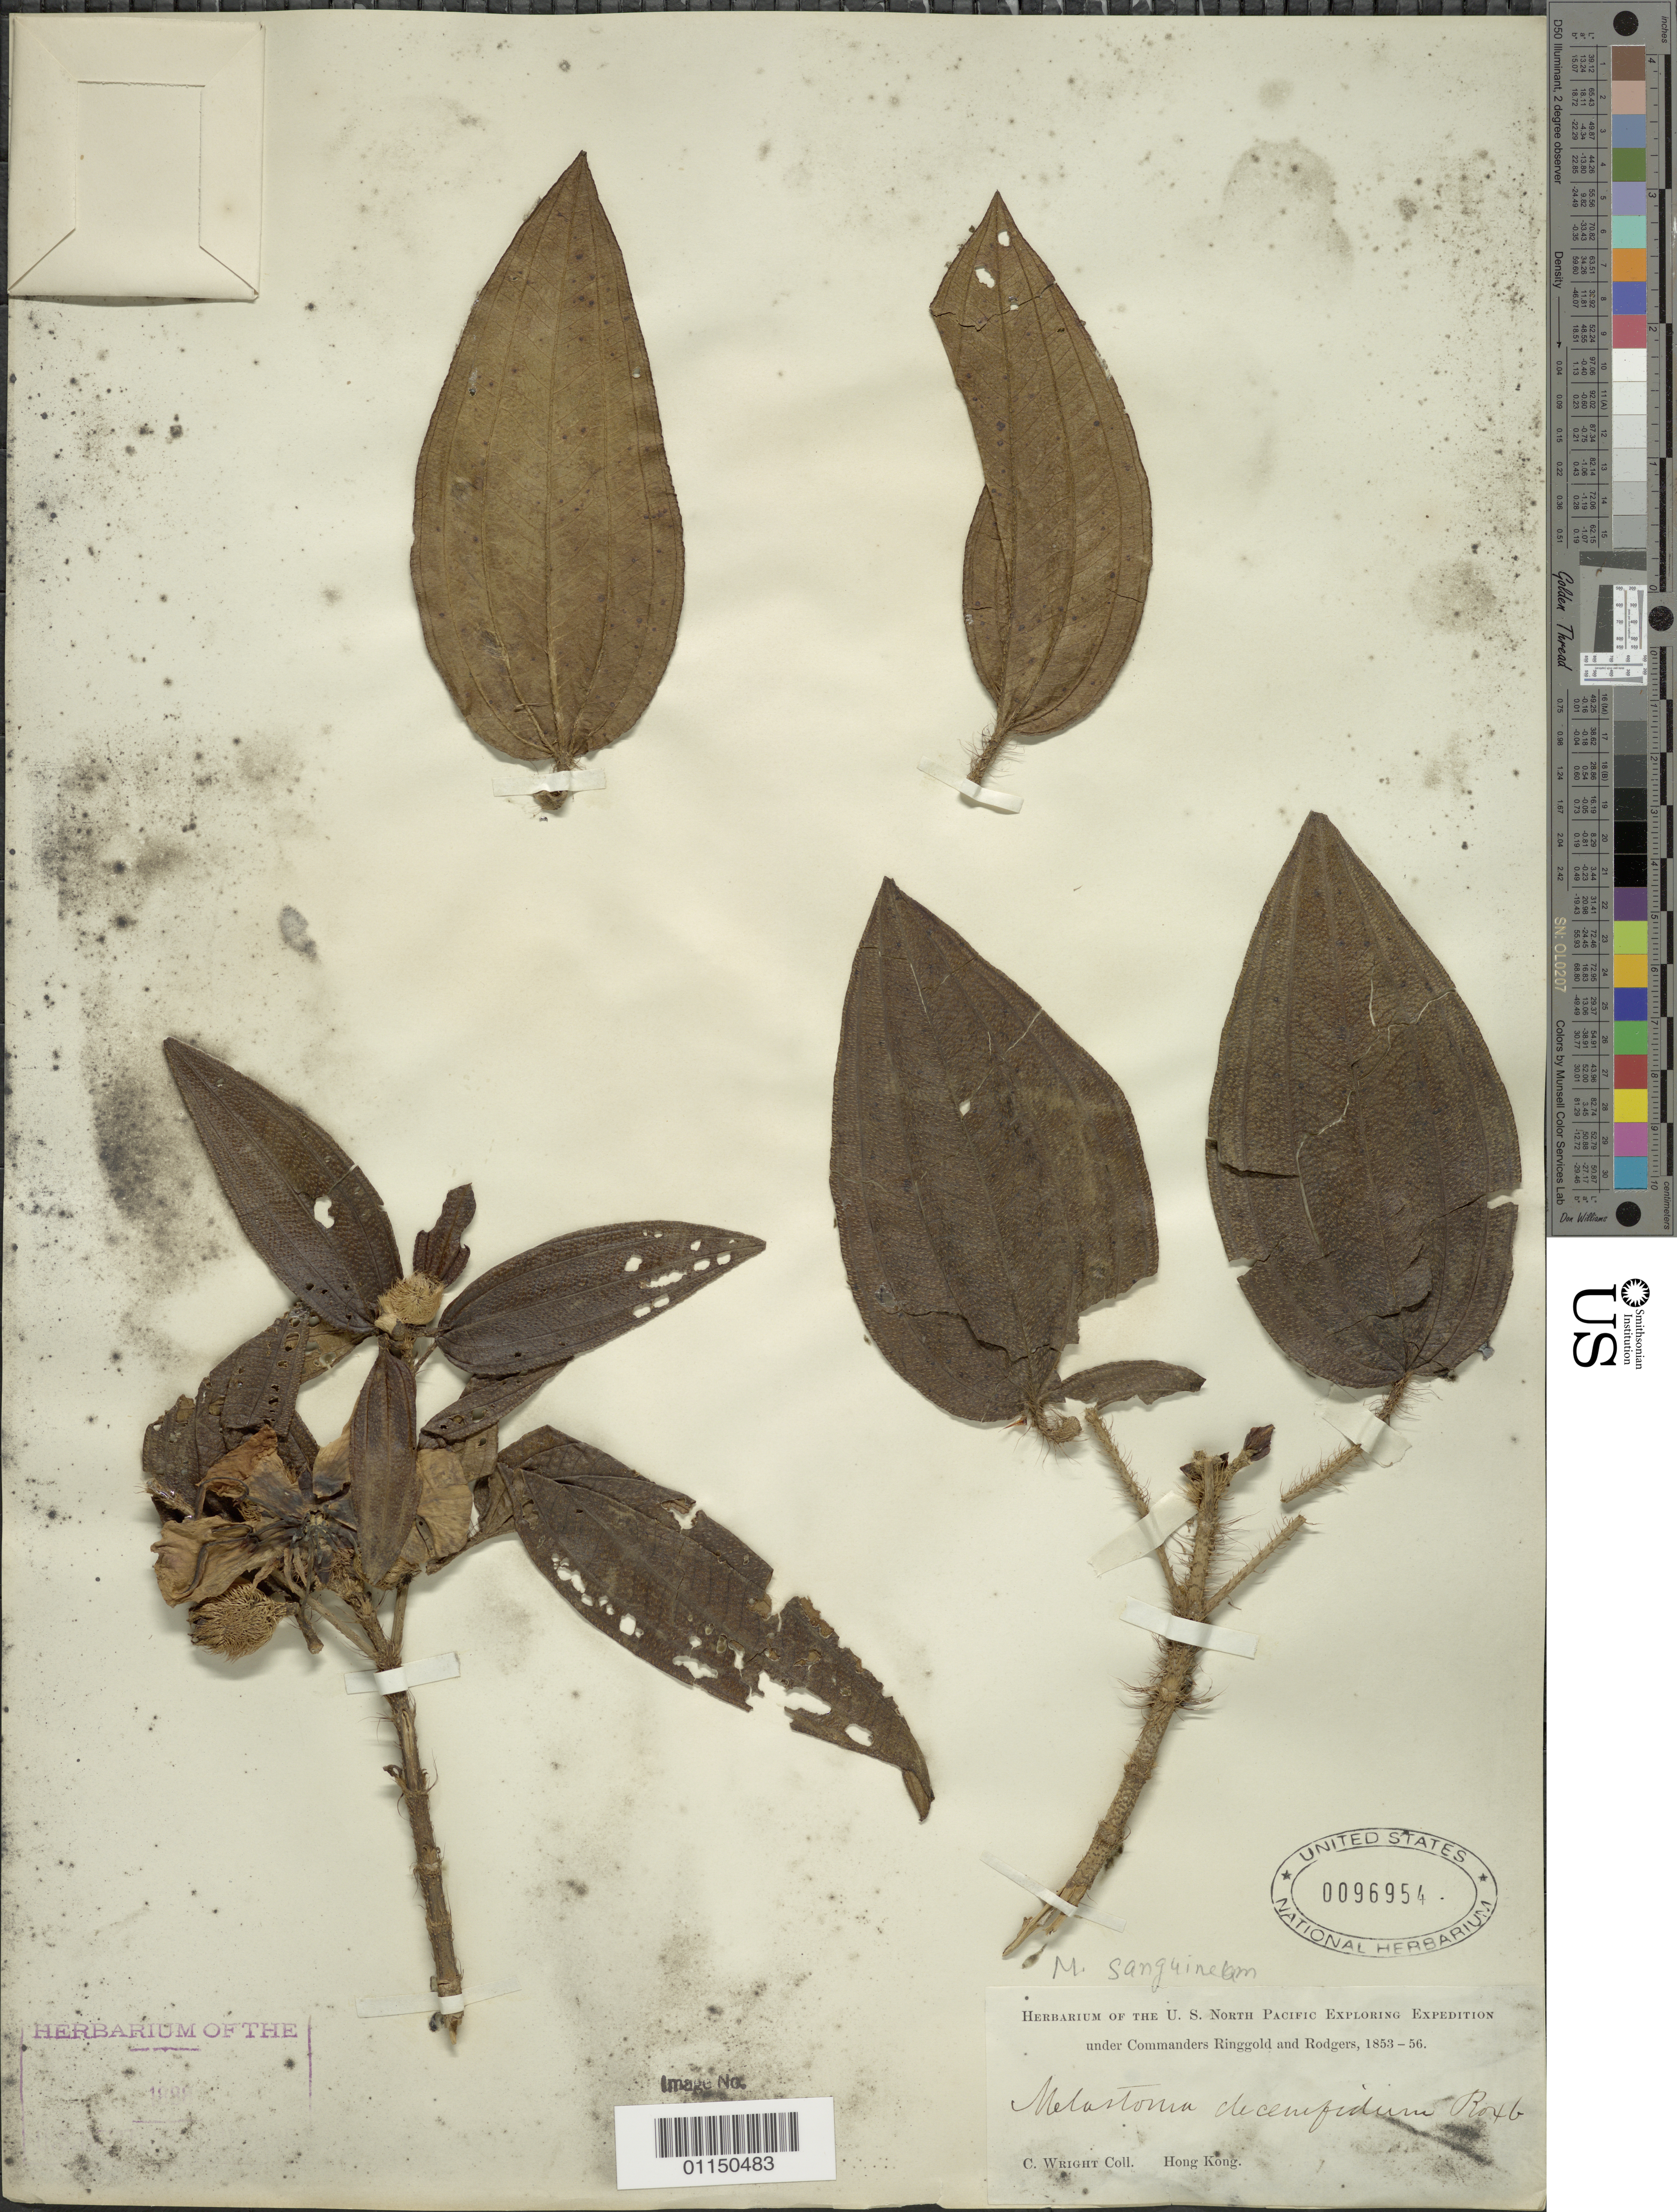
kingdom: Plantae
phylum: Tracheophyta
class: Magnoliopsida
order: Myrtales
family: Melastomataceae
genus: Melastoma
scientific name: Melastoma sanguineum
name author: Sims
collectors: C. Wright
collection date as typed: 1853 to -- -- 1856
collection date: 1853/1856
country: China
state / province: Hong Kong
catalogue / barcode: US 96954